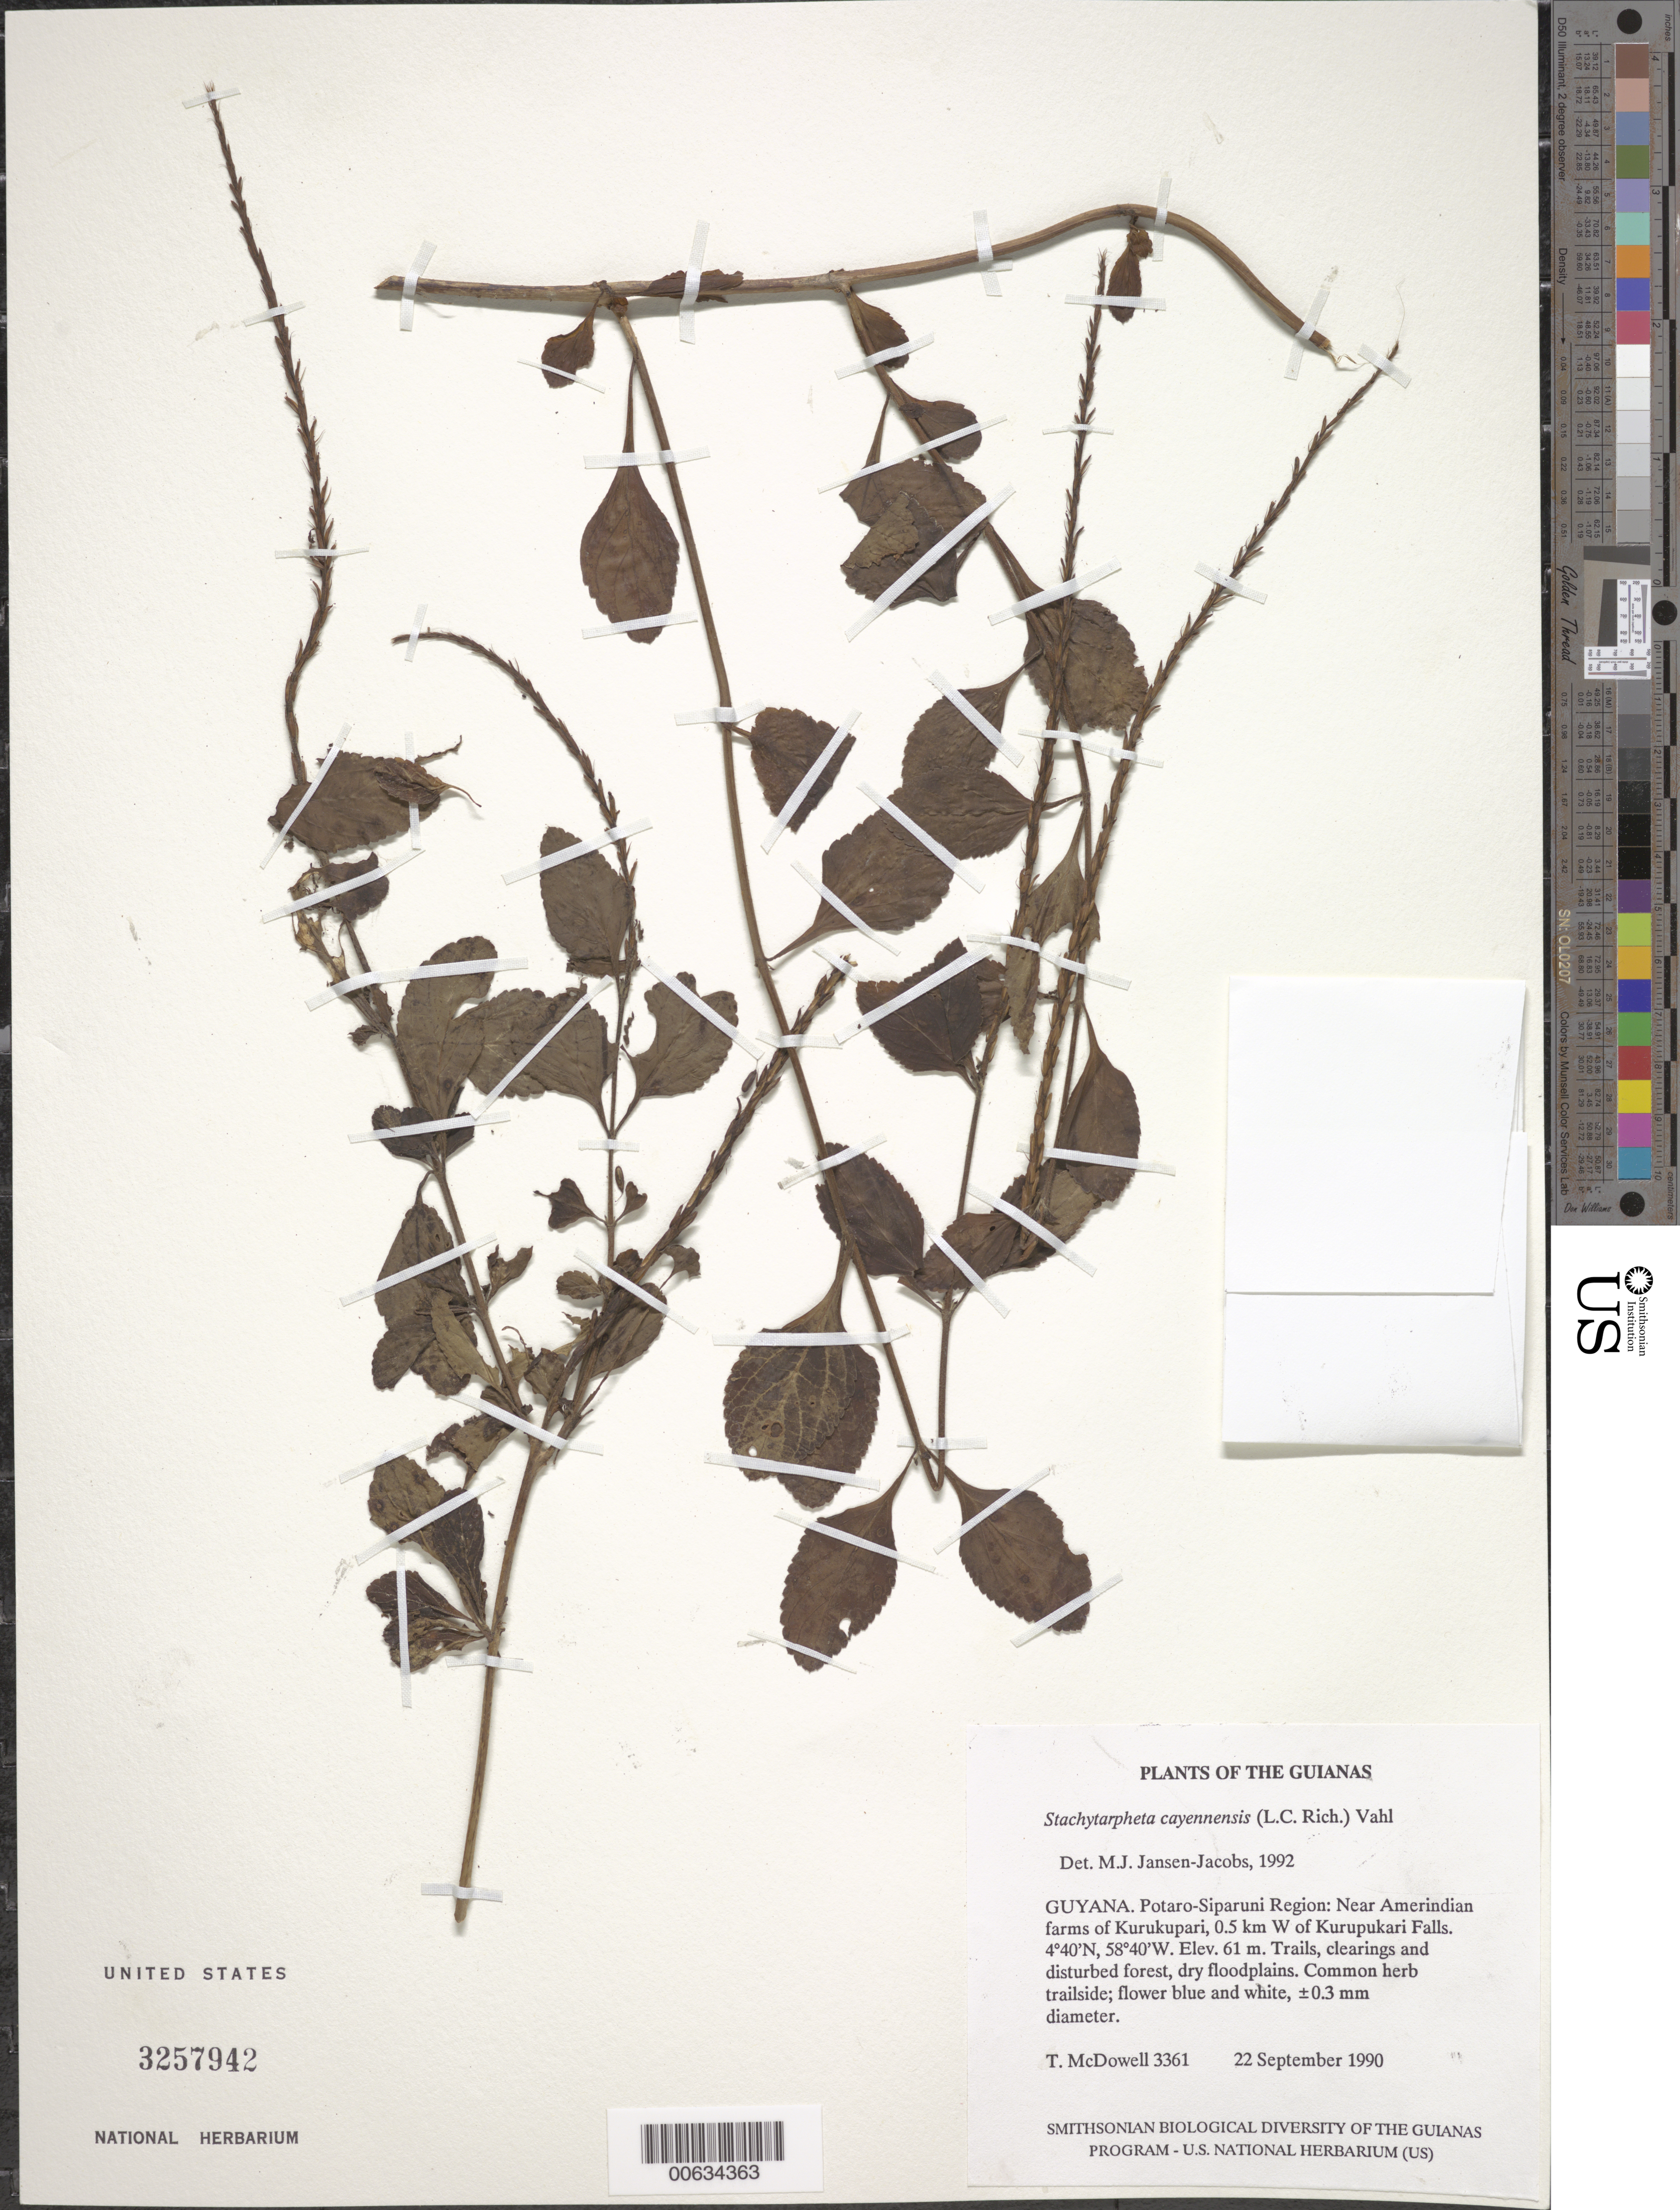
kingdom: Plantae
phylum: Tracheophyta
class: Magnoliopsida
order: Lamiales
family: Verbenaceae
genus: Stachytarpheta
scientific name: Stachytarpheta cayennensis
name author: (Rich.) Vahl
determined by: Jansen-Jacobs, M. J., (U), Nationaal Herbarium Nederland, Utrecht University branch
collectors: T. McDowell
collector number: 3361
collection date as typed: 22 September 1990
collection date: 1990-09-22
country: Guyana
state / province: Potaro-Siparuni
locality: Near Amerindian farms of Kurupukari, 0.5 km W of Kurupukari Falls. Iwokrama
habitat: Trails, clearings and disturbed forest, dry floodplains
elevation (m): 61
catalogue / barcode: US 3257942